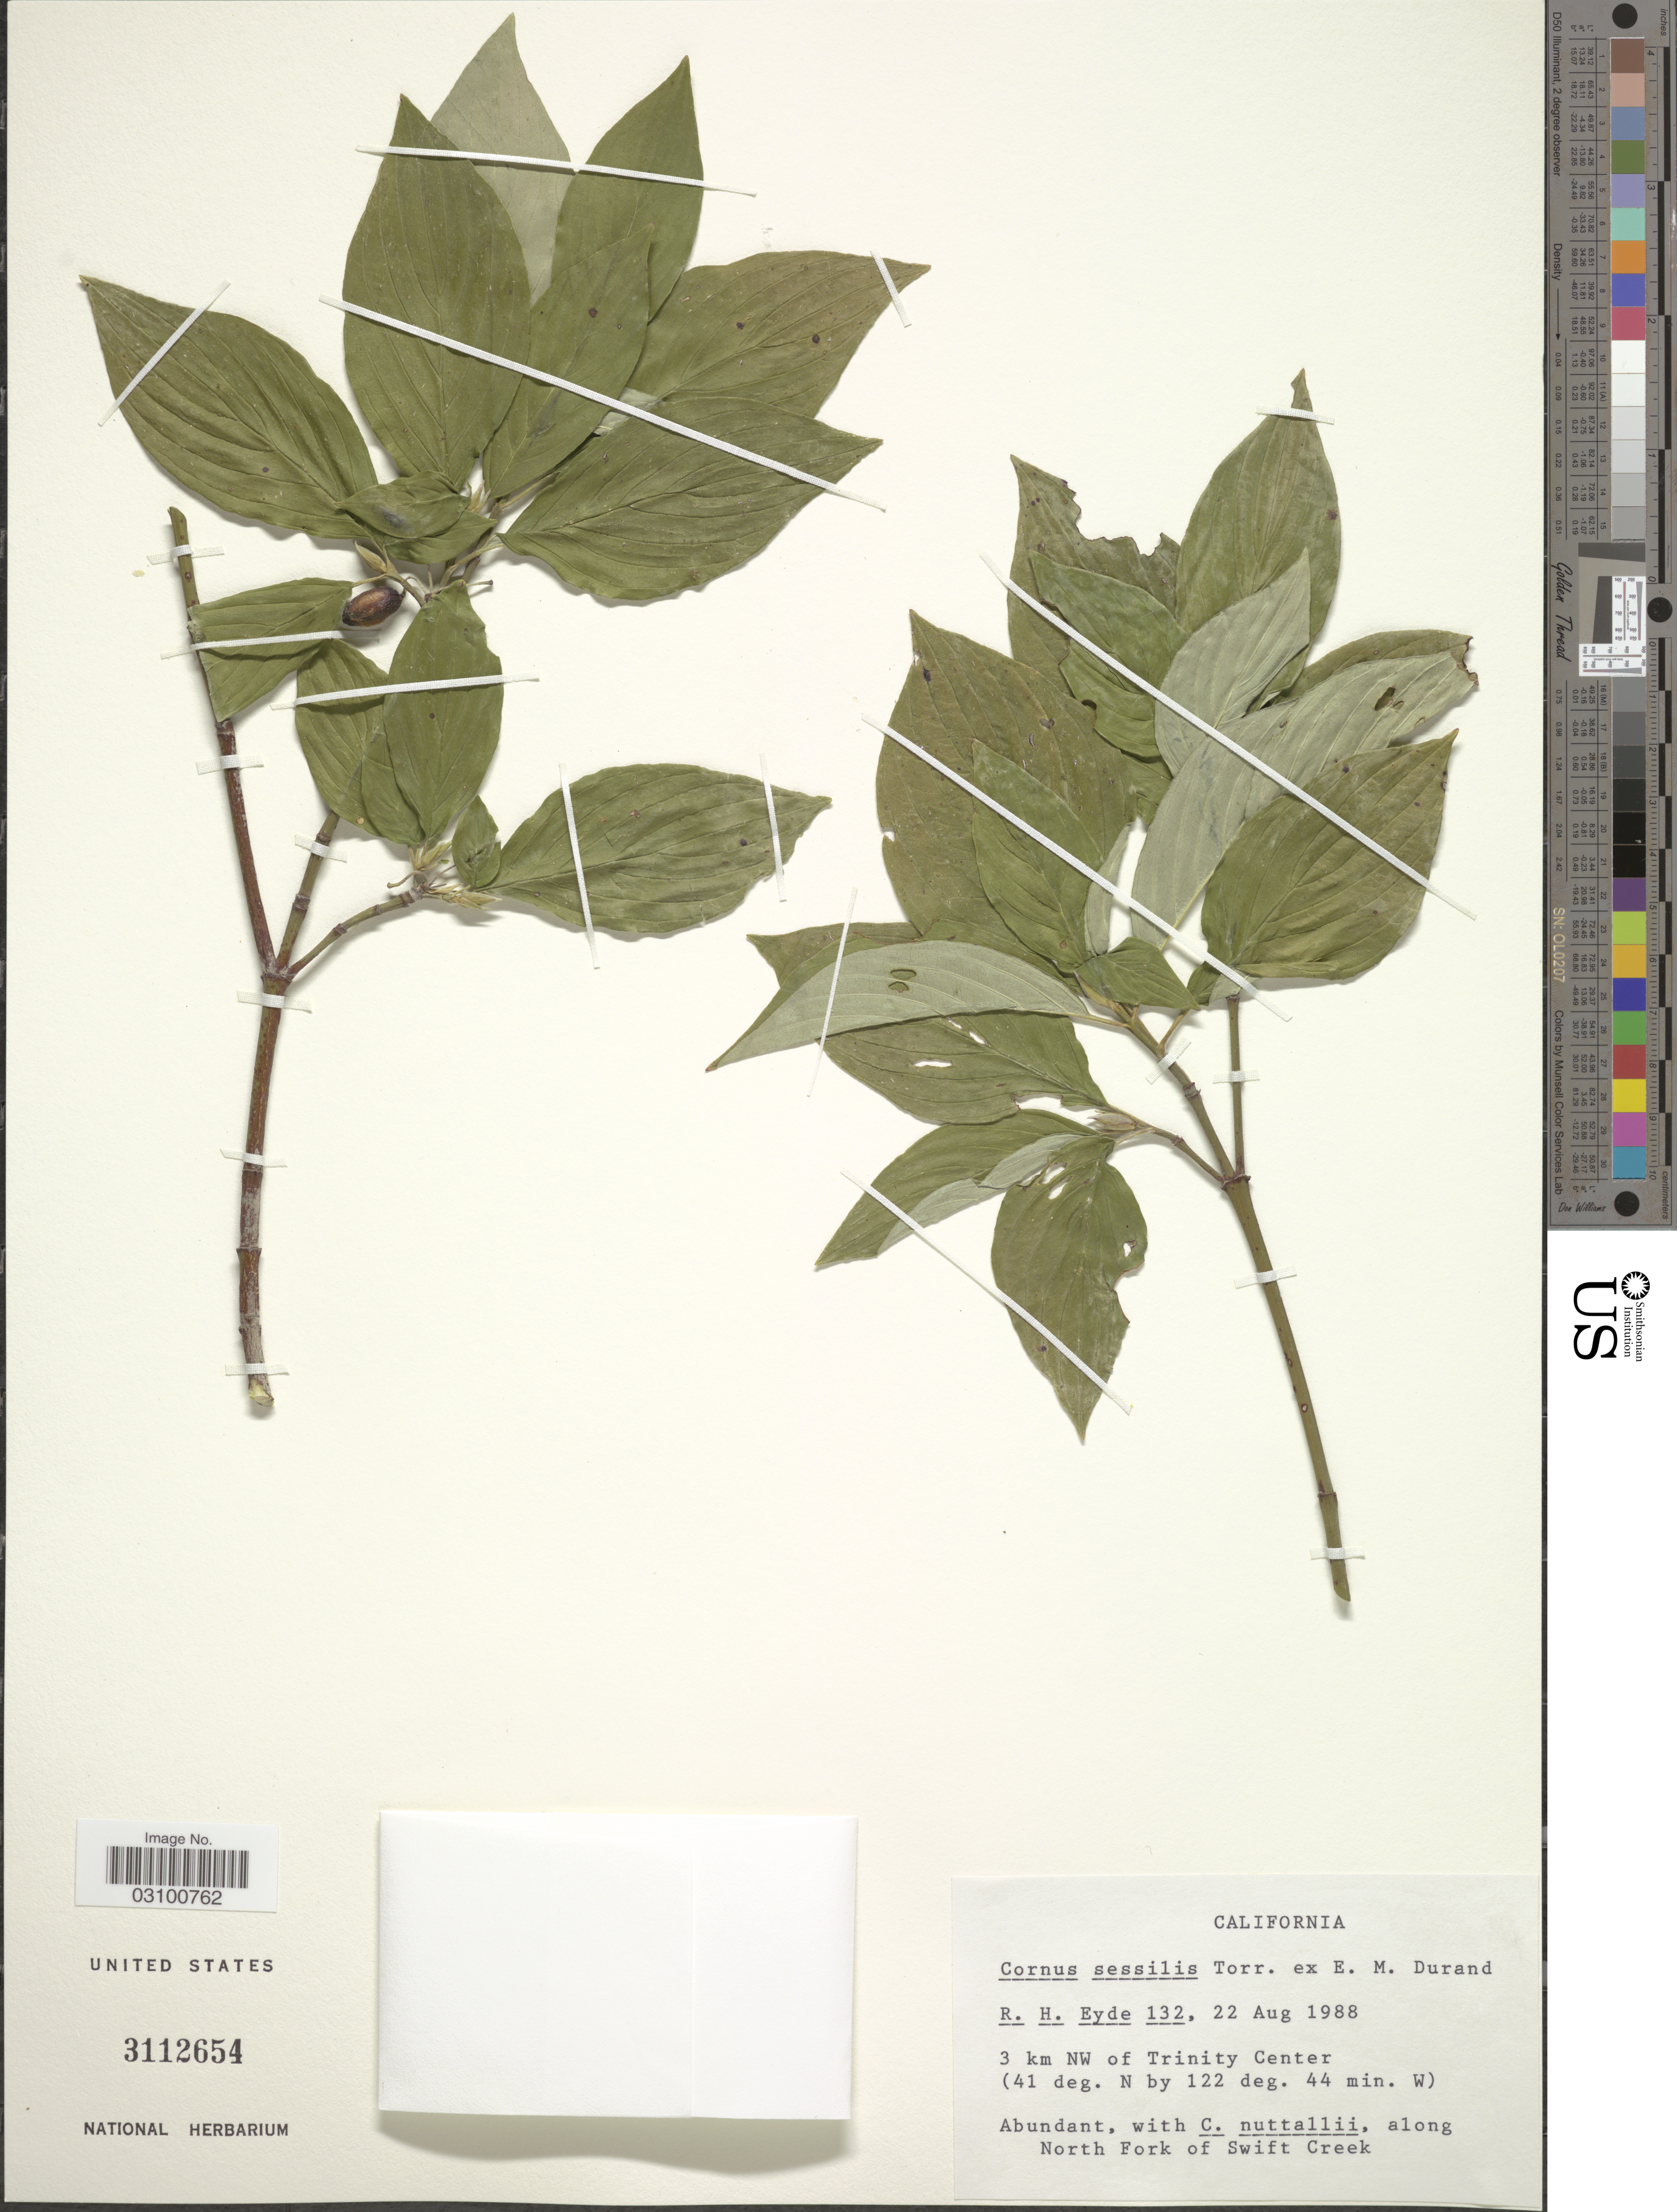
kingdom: Plantae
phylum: Tracheophyta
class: Magnoliopsida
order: Cornales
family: Cornaceae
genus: Cornus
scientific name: Cornus sessilis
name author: Torr. ex Durand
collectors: R. H. Eyde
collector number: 132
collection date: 1988-08-22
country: United States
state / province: California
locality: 3 km NW of Trinity Center. Along North Fork of Swift Creek.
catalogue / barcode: US 3112654